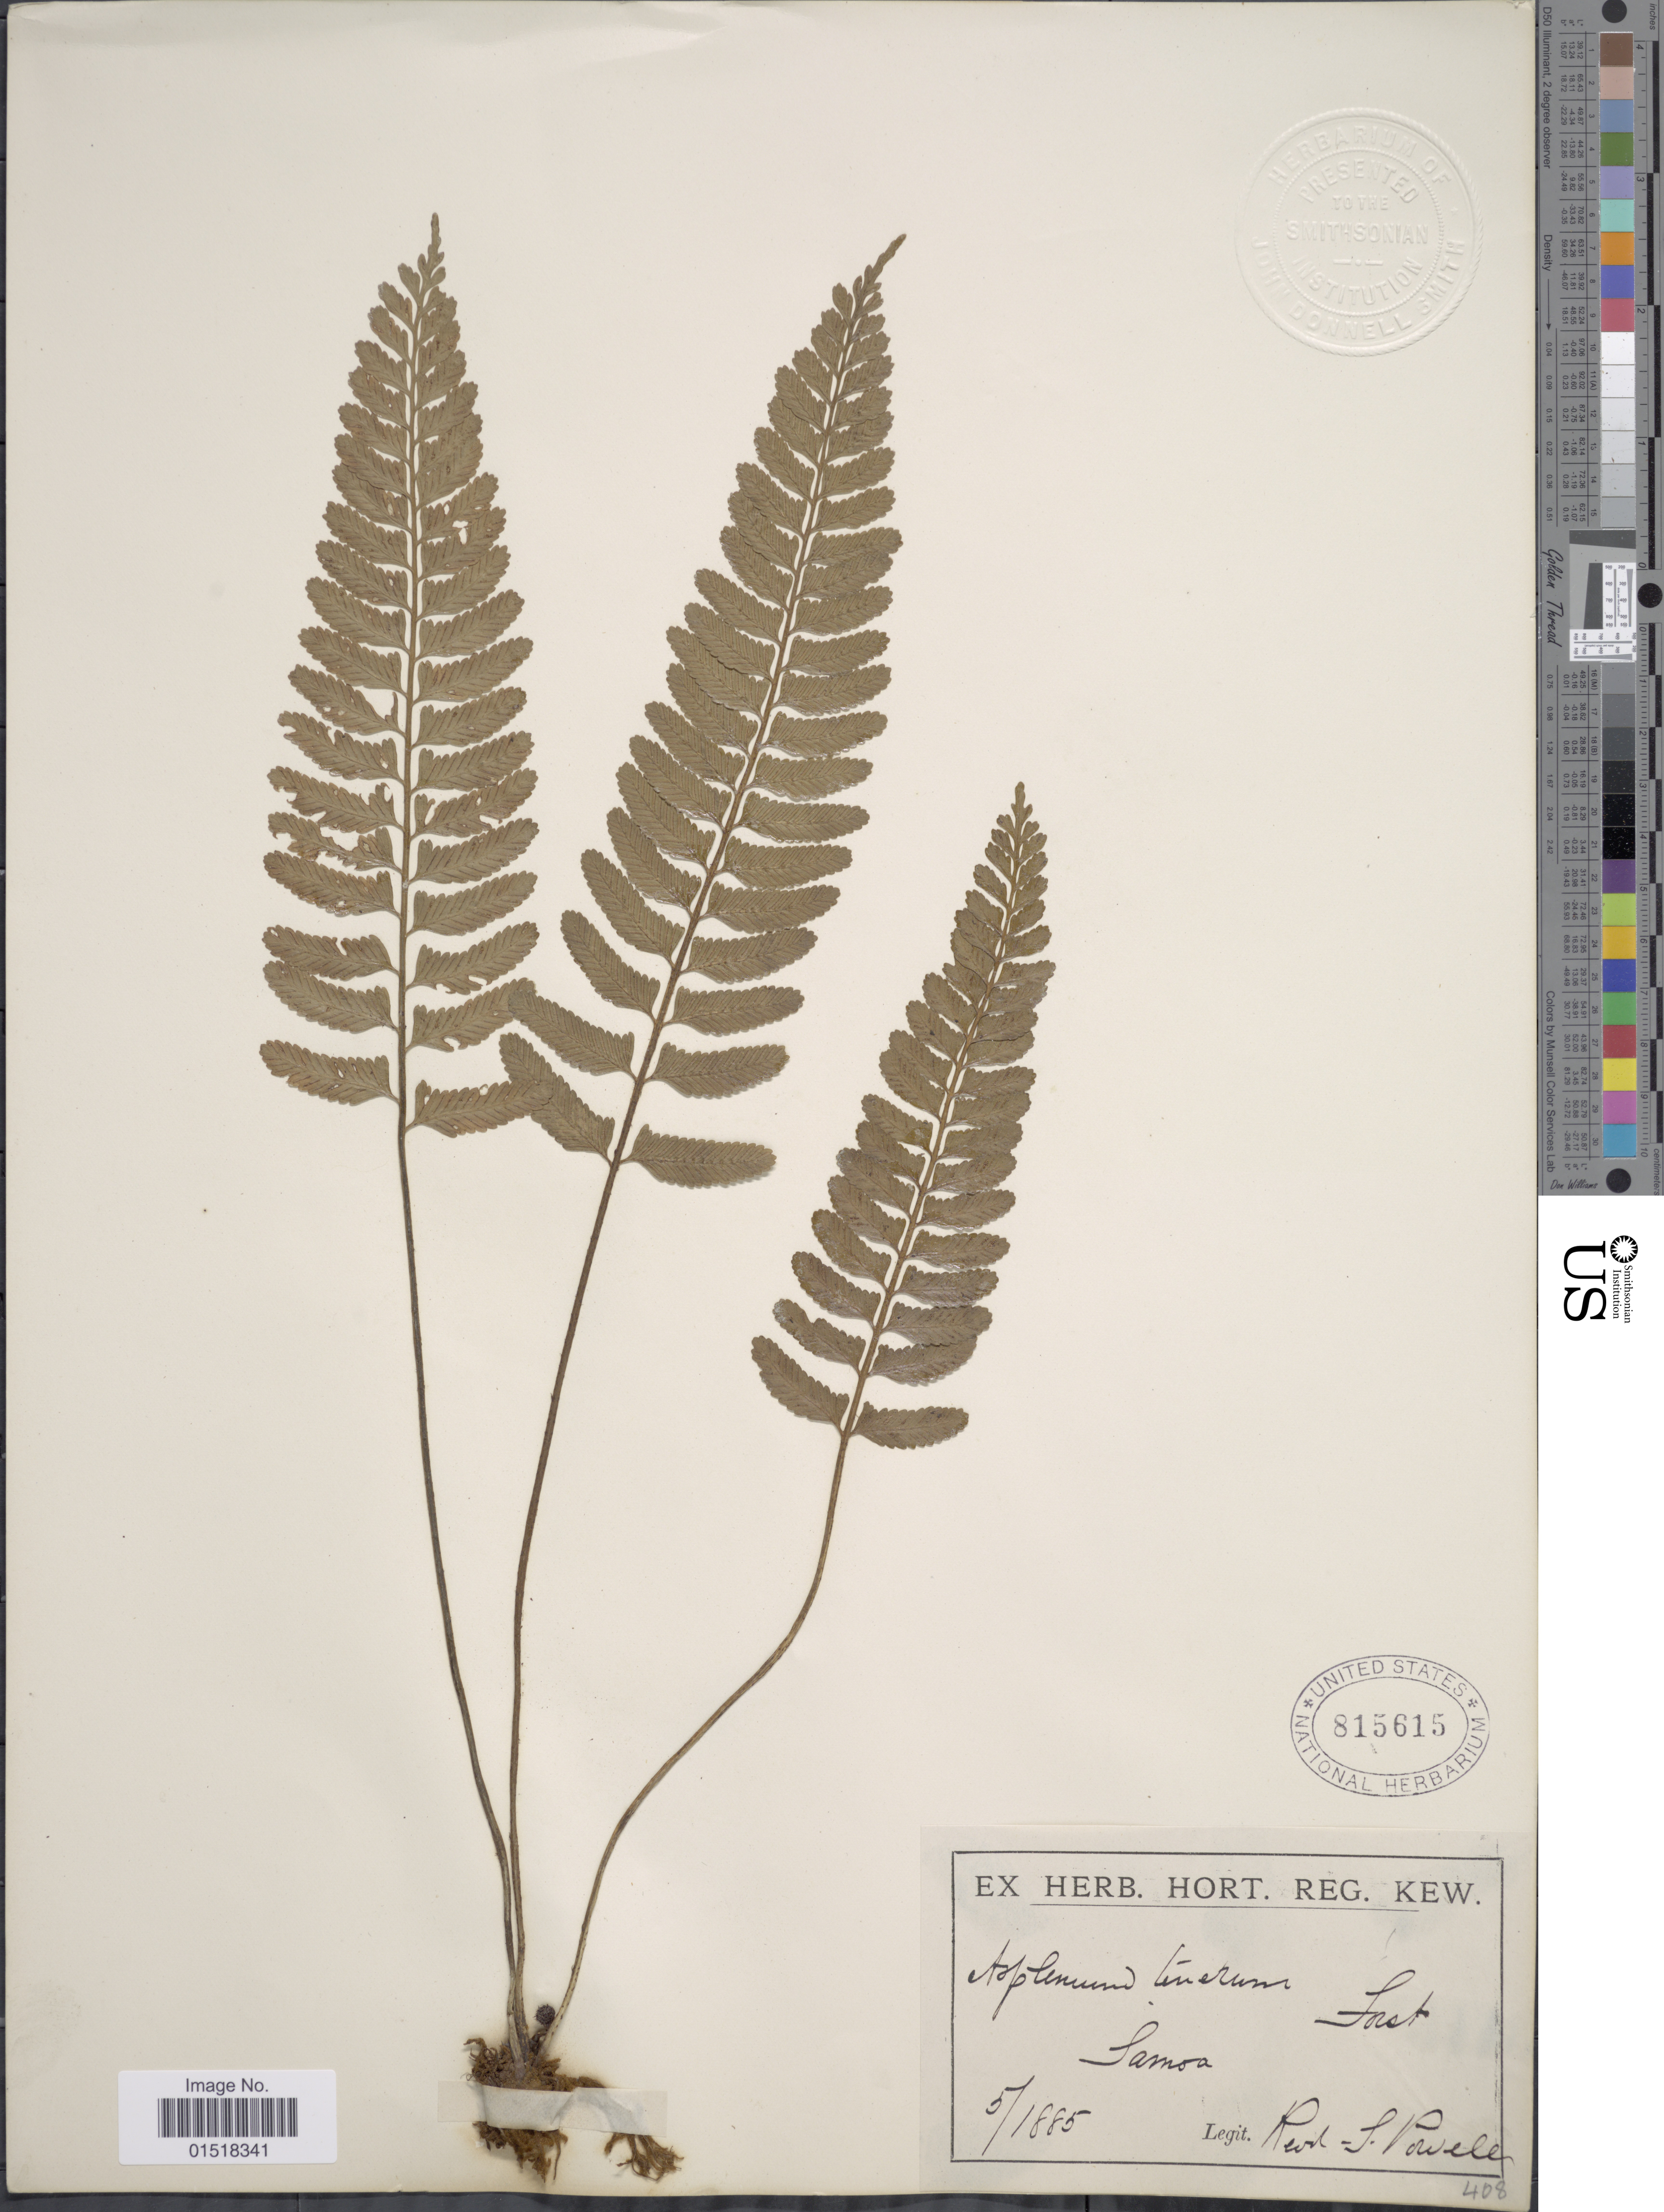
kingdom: Plantae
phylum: Tracheophyta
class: Polypodiopsida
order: Polypodiales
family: Aspleniaceae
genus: Asplenium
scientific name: Asplenium tenerum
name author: G. Forst.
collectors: S. Powell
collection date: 1885-05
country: Samoa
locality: Samoa.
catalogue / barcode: US 815615